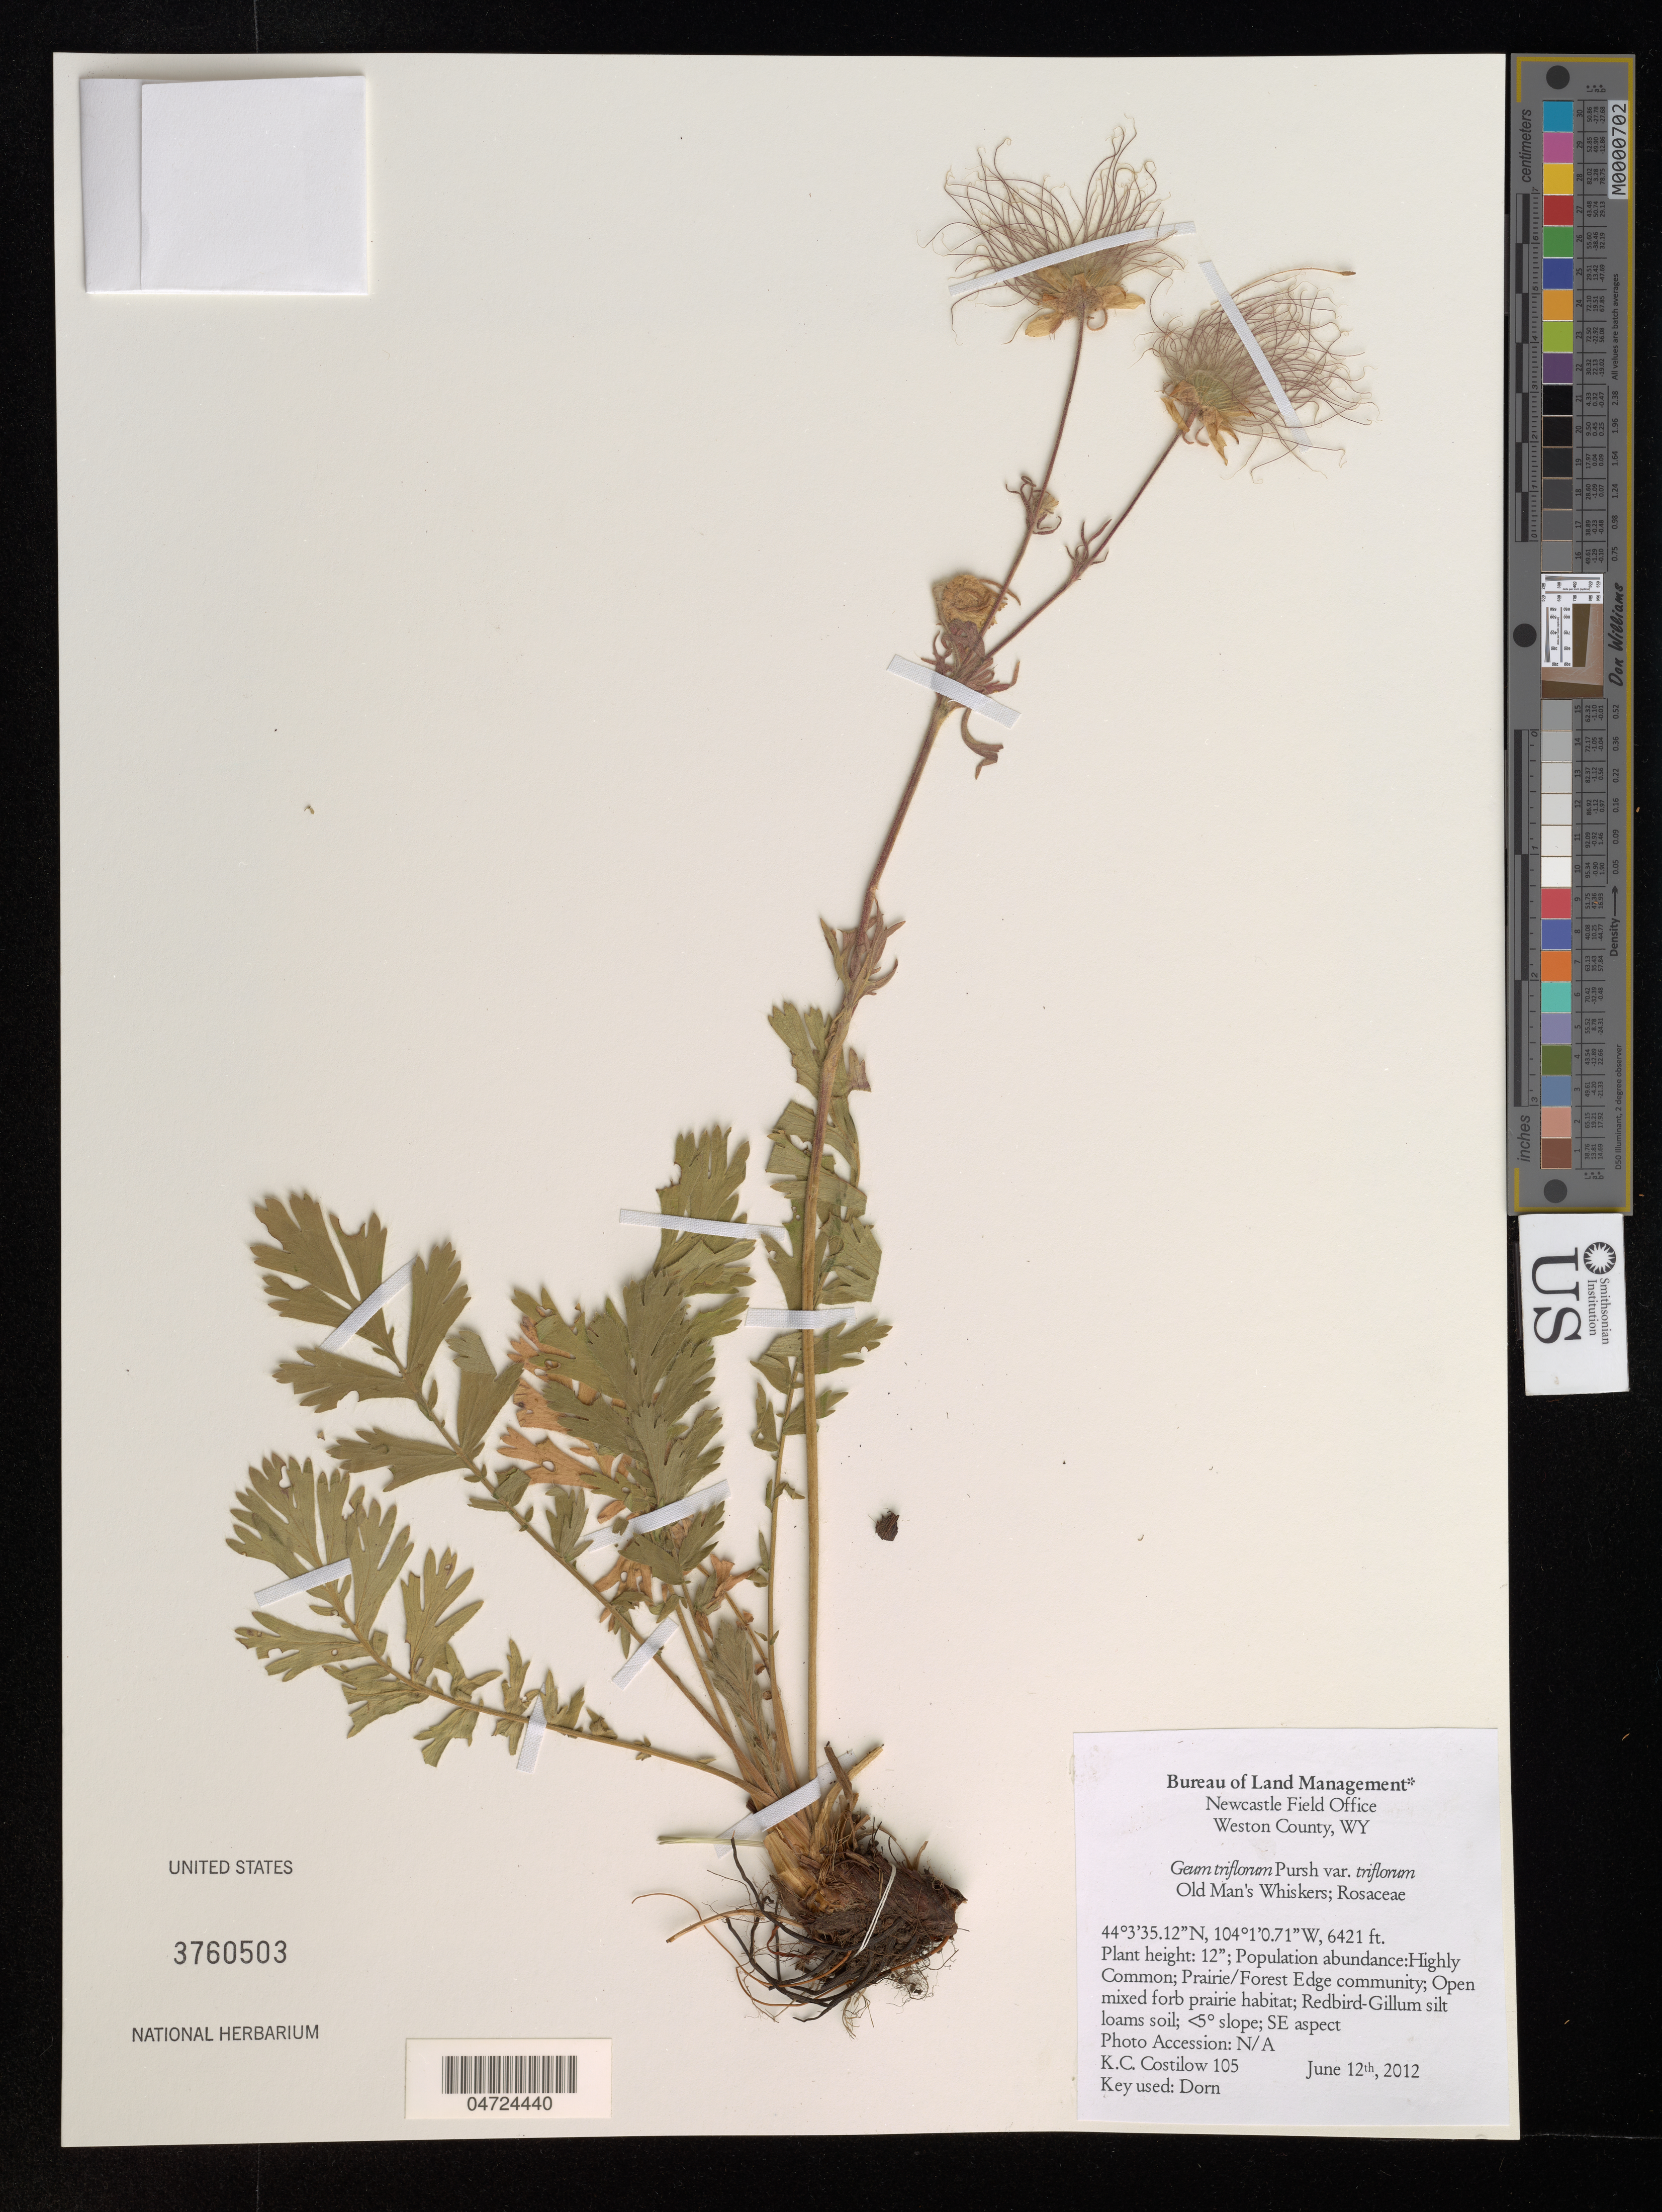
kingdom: Plantae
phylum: Tracheophyta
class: Magnoliopsida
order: Rosales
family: Rosaceae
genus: Geum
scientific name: Geum triflorum var. triflorum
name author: Pursh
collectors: K. Costilow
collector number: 105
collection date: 2012-06-12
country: United States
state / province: Wyoming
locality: Weston County.? Old Man's Whiskers. SE aspect.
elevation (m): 1957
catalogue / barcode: US 3760503